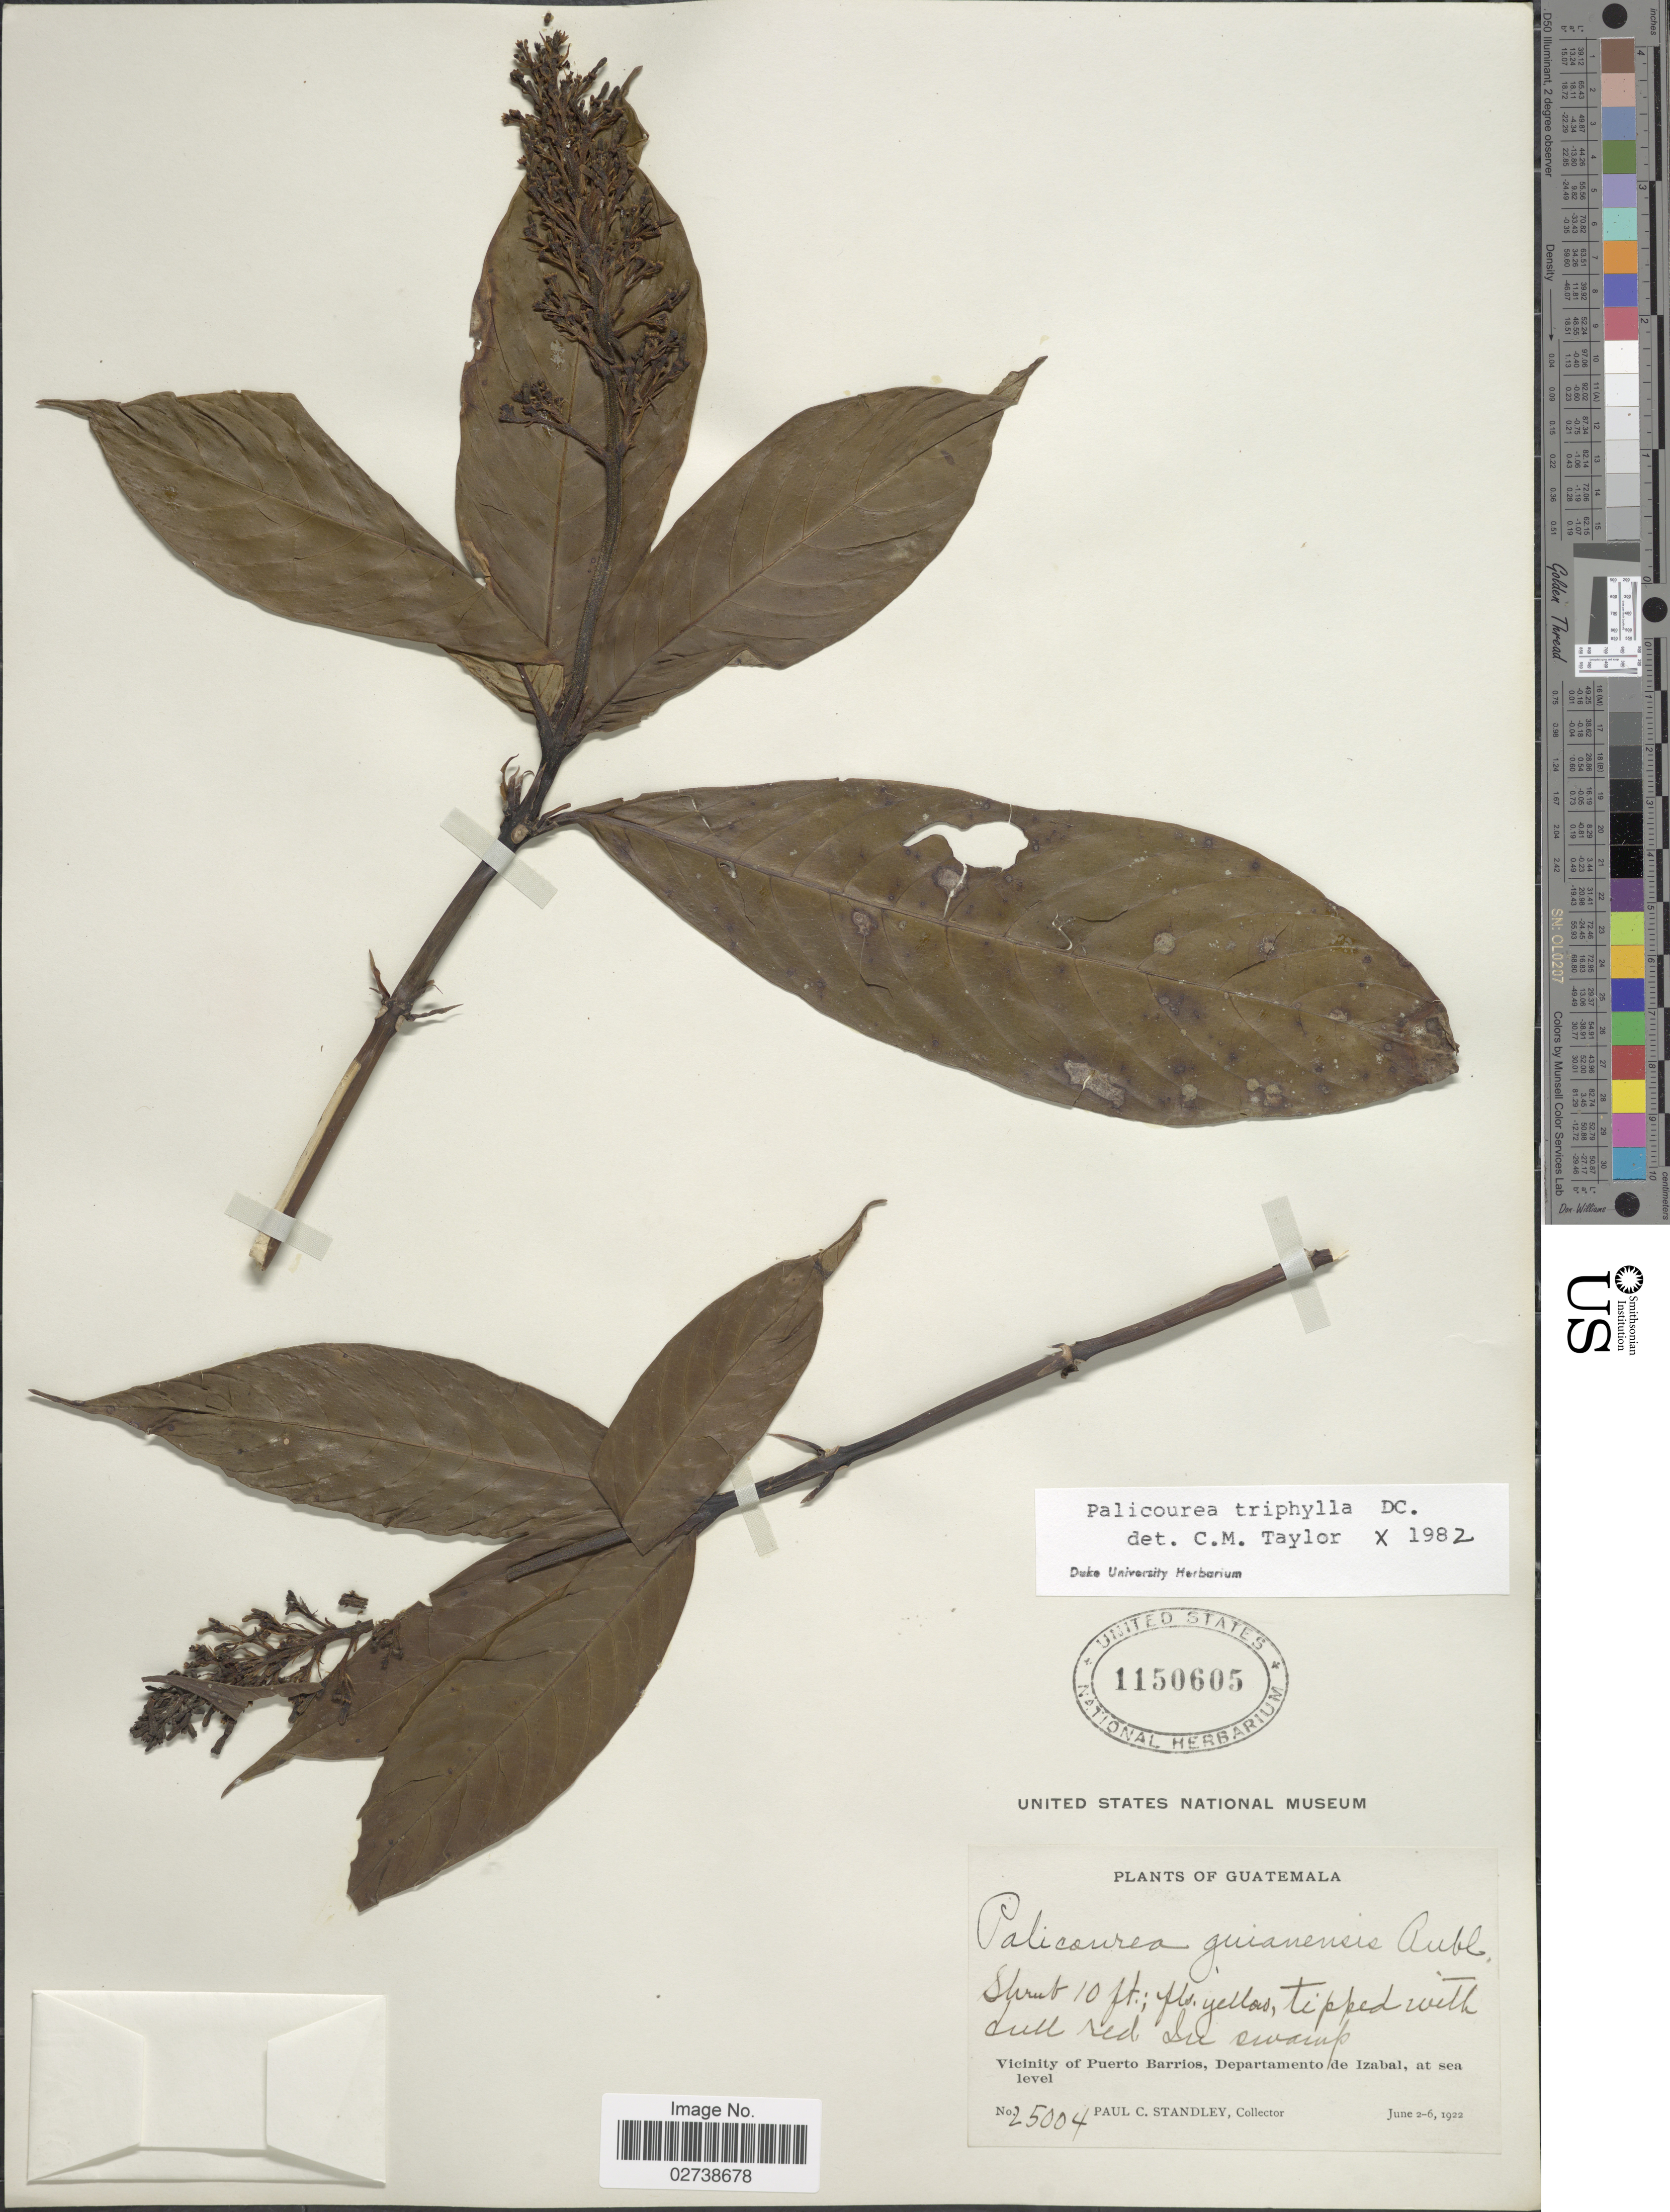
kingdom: Plantae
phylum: Tracheophyta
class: Magnoliopsida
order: Gentianales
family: Rubiaceae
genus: Palicourea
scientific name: Palicourea triphylla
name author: DC.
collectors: P. C. Standley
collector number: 25004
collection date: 1922-06-02/1922-06-06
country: Guatemala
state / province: Izabal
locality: In swamp, Vicinity of Puerto Barrios, Departamento de Izabal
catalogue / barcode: US 1150605